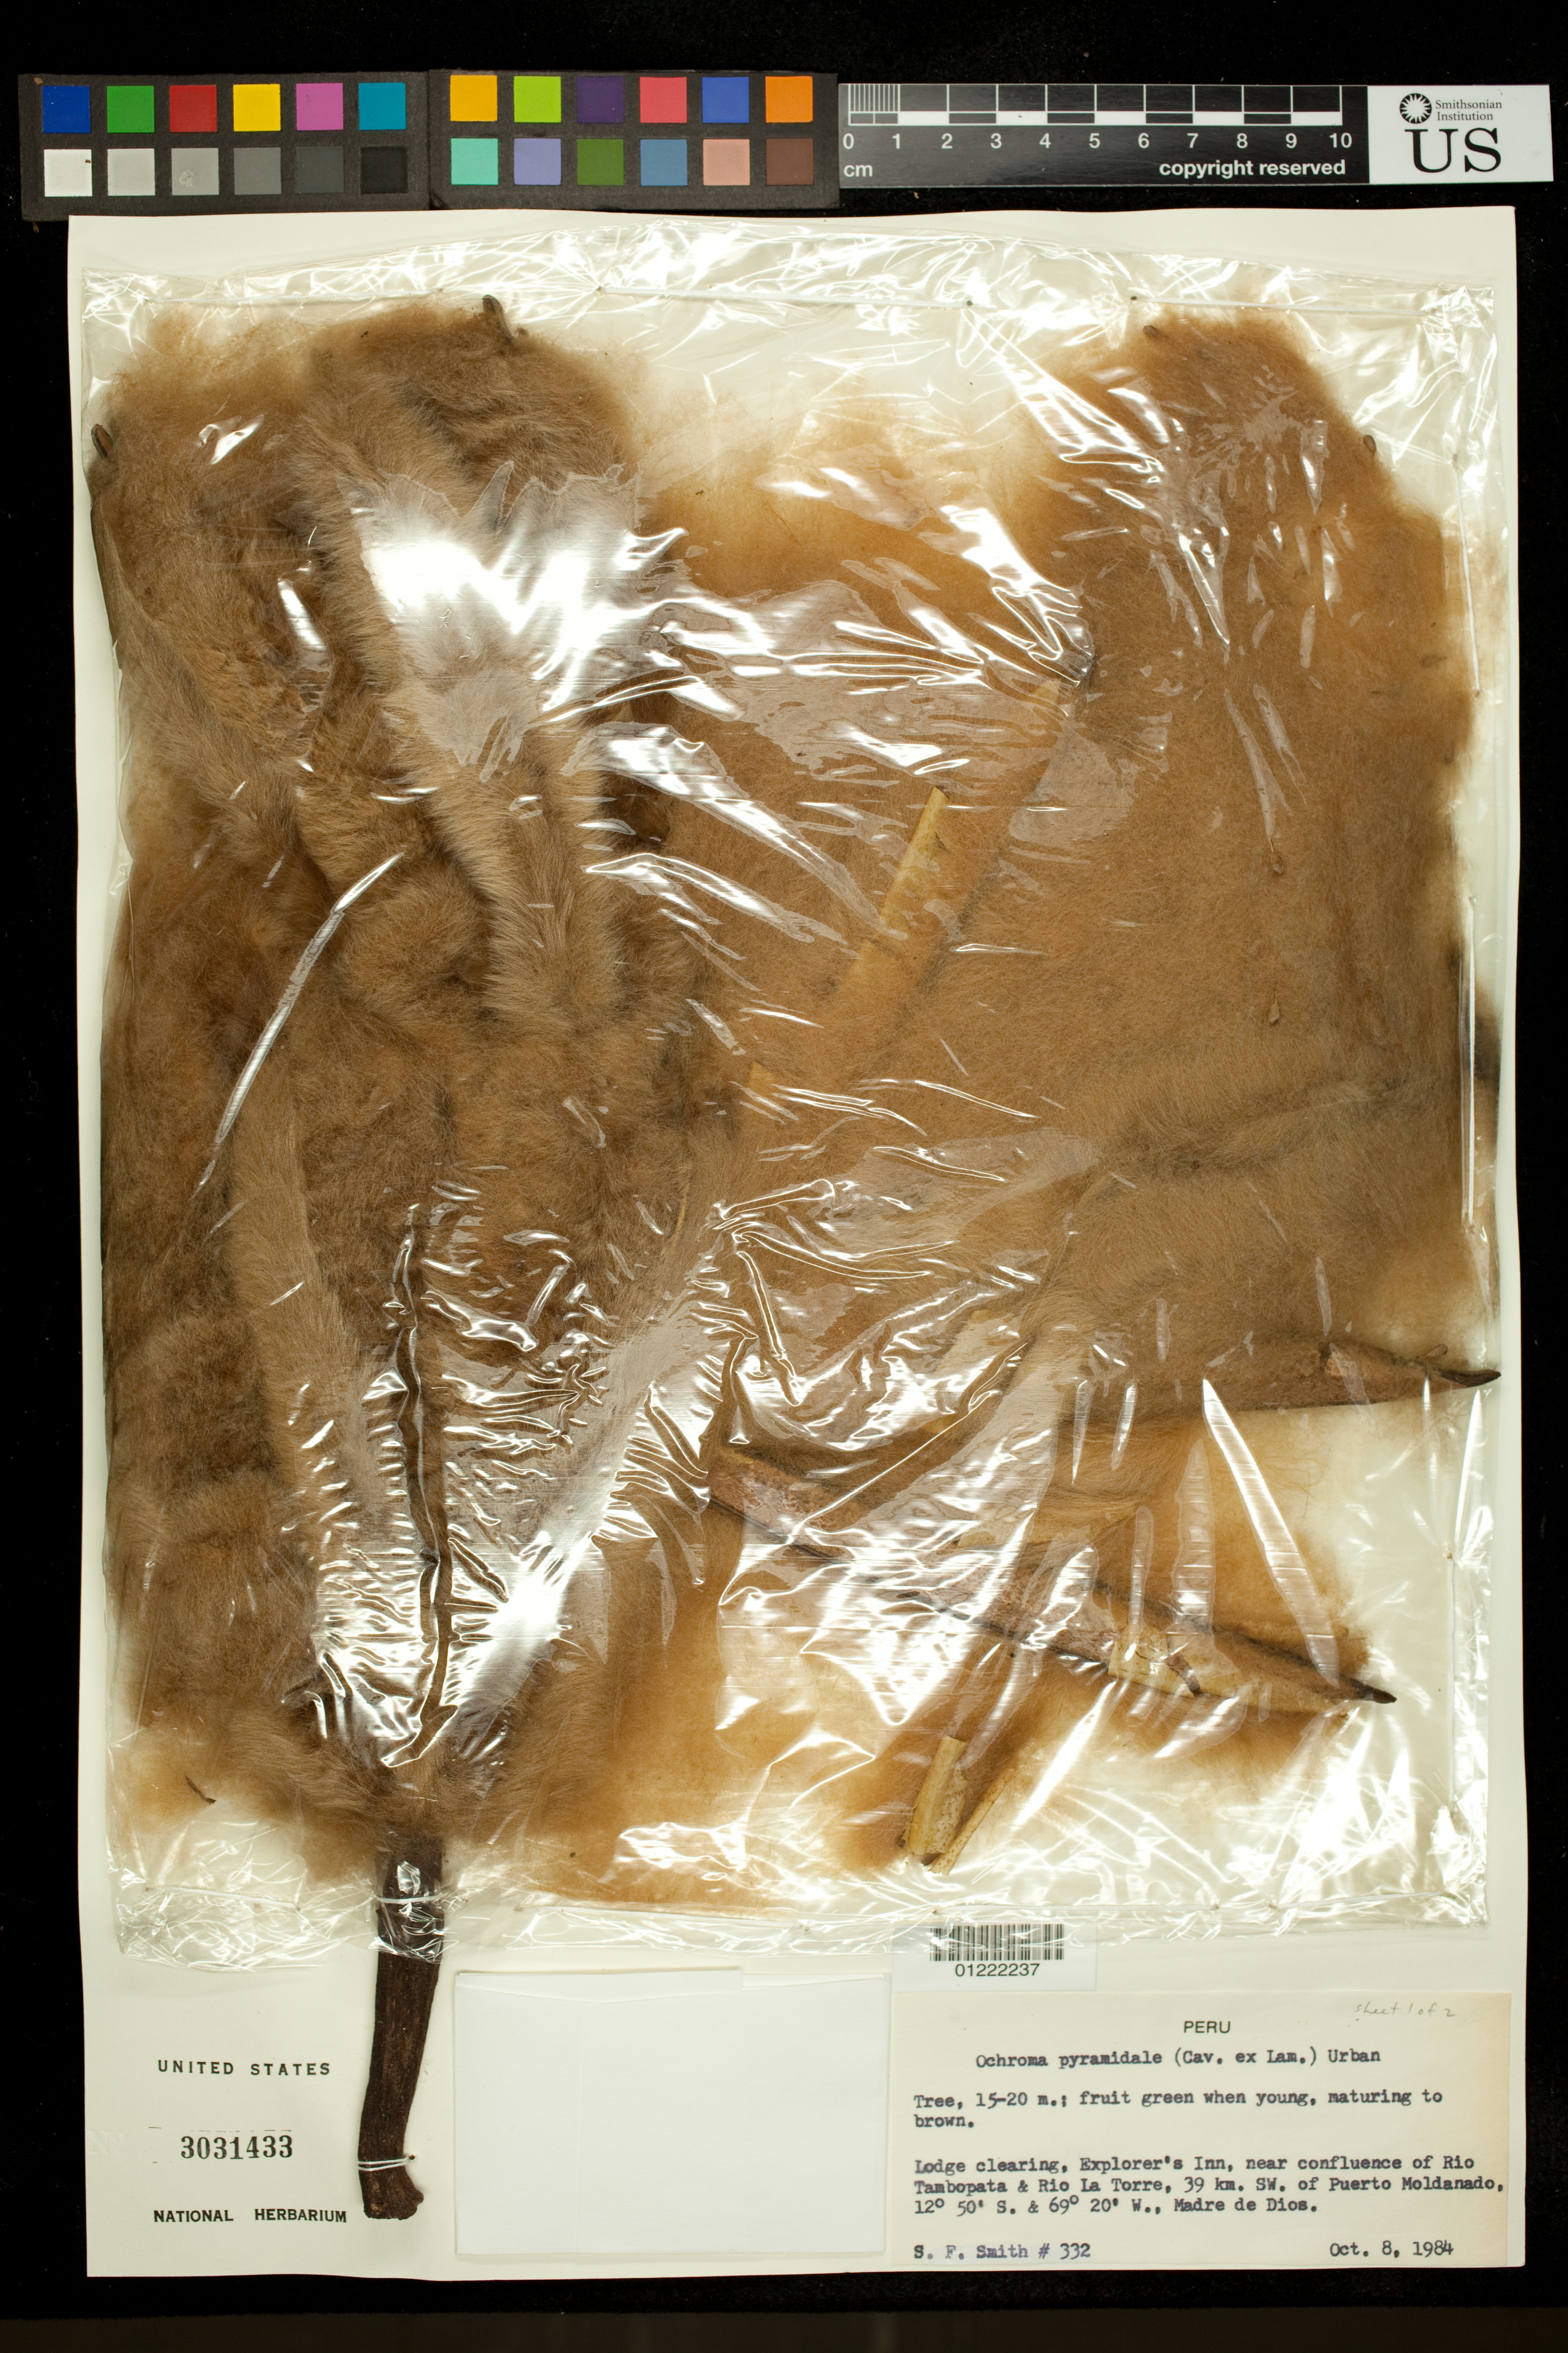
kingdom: Plantae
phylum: Tracheophyta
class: Magnoliopsida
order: Malvales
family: Malvaceae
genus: Ochroma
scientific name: Ochroma pyramidale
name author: (Cav. ex Lam.) Urb.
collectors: S.F. Smith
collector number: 332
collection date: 1984-10-08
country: Peru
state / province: Madre de Dios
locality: Lodge clearing, Explorer's Inn, near confluence of Rio Tambopata & Rio La Torre, 39 km. SW. of Puerto Moldanado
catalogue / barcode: US 3031433